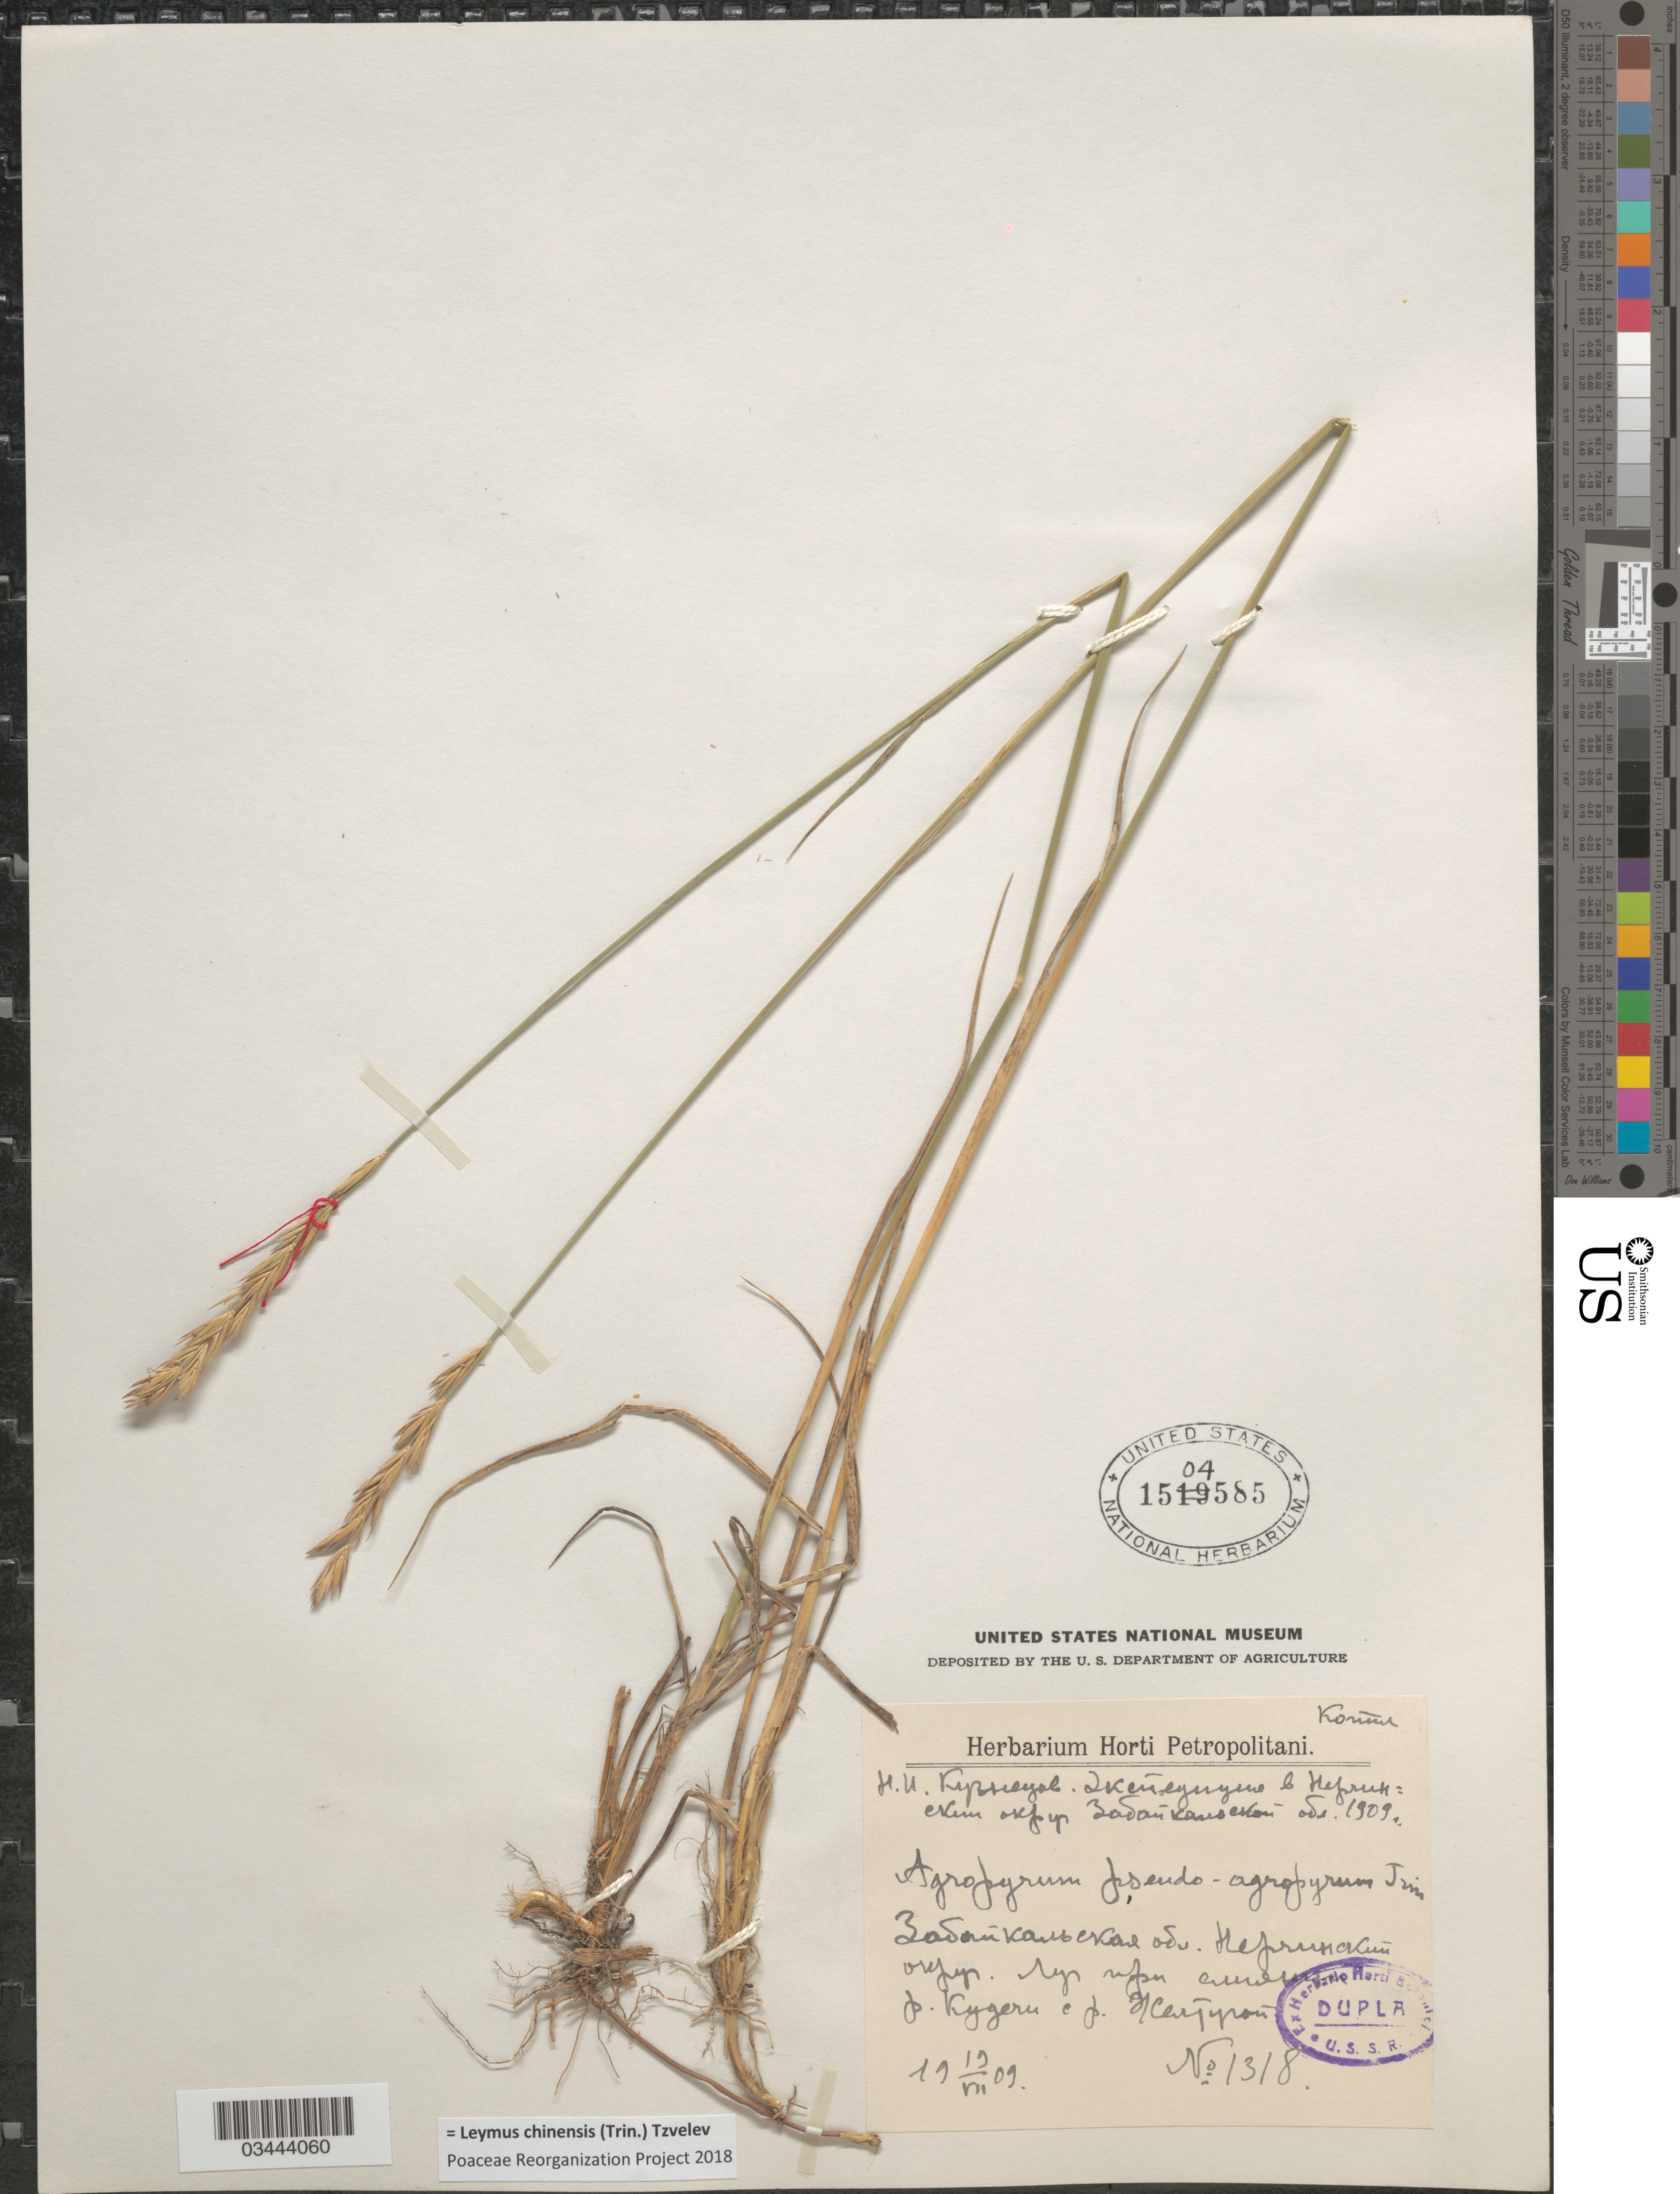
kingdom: Plantae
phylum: Tracheophyta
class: Liliopsida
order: Poales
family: Poaceae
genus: Leymus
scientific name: Leymus chinensis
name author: (Trin.) Tzvelev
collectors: N. Kuznetsov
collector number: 1318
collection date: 1909-07-19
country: Russian Federation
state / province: Zabaykalsky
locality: Confluence of rivers Kudecha and Zheltuga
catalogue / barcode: US 1504585